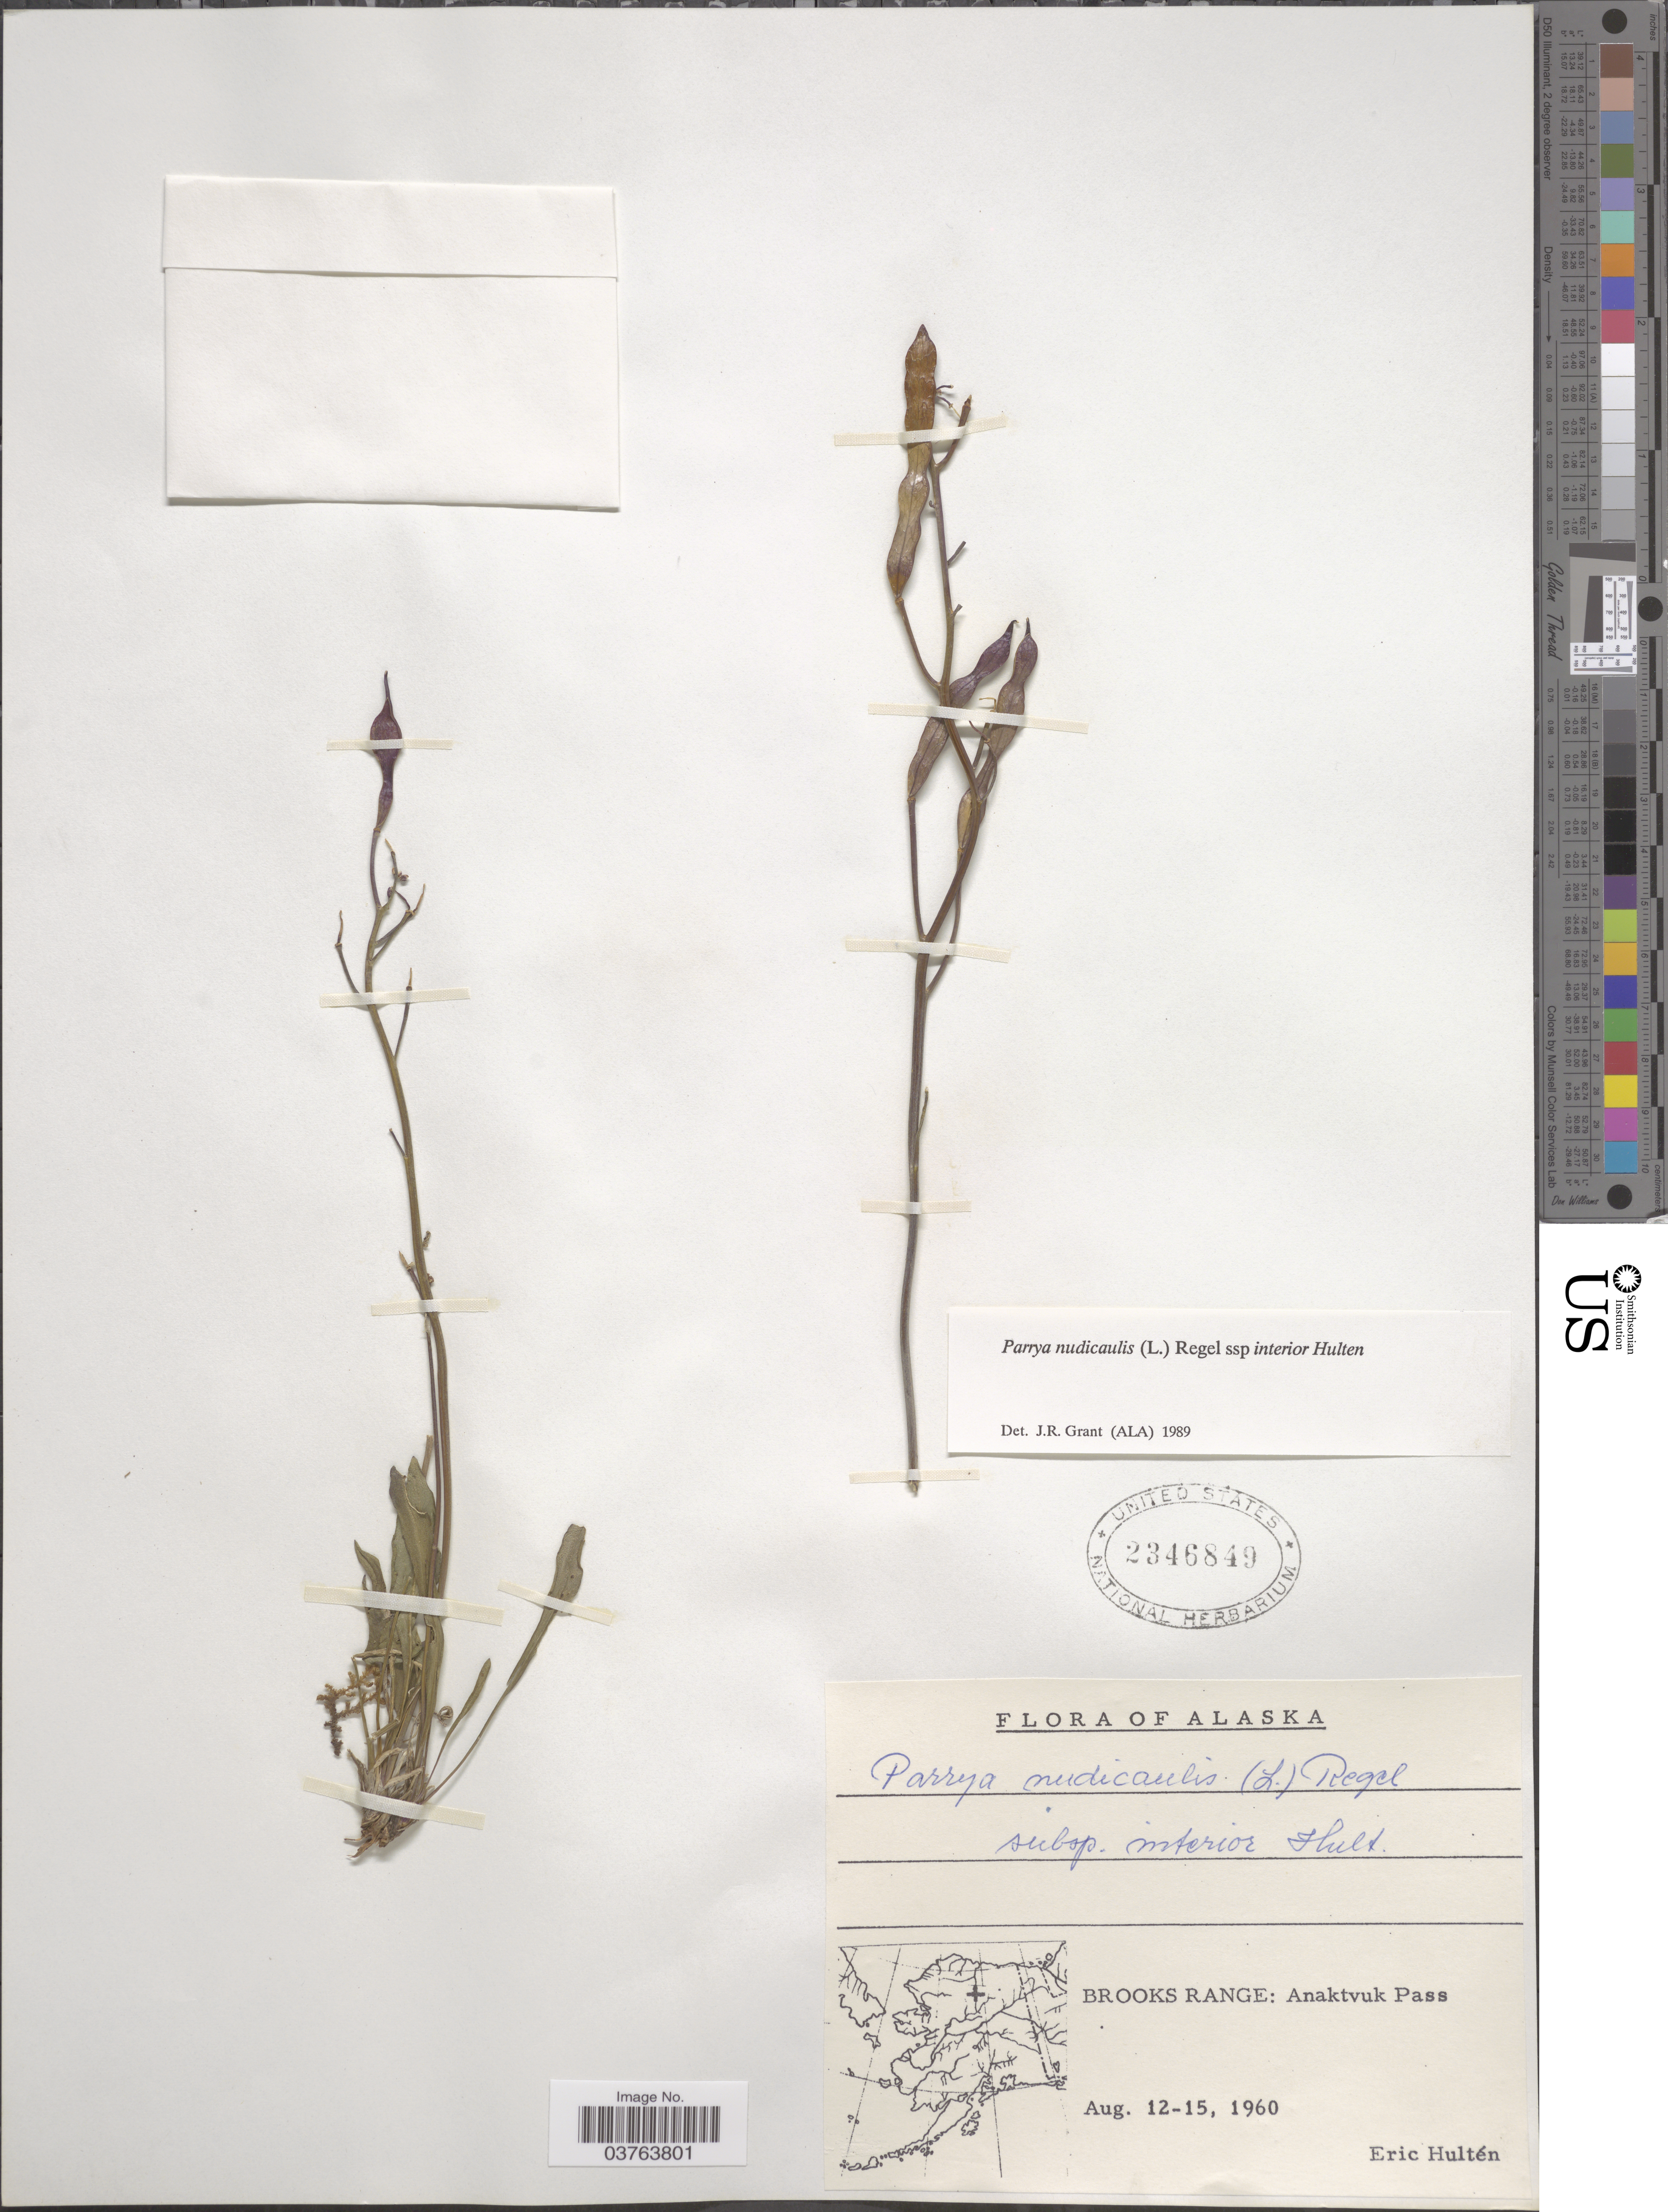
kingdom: Plantae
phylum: Tracheophyta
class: Magnoliopsida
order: Brassicales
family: Brassicaceae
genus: Parrya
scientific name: Parrya nudicaulis subsp. interior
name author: Hultén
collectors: E. G. Hultén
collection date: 1960-08-12/1960-08-15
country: United States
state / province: Alaska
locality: Brooks Range: Anaktvuk Pass.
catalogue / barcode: US 2346849